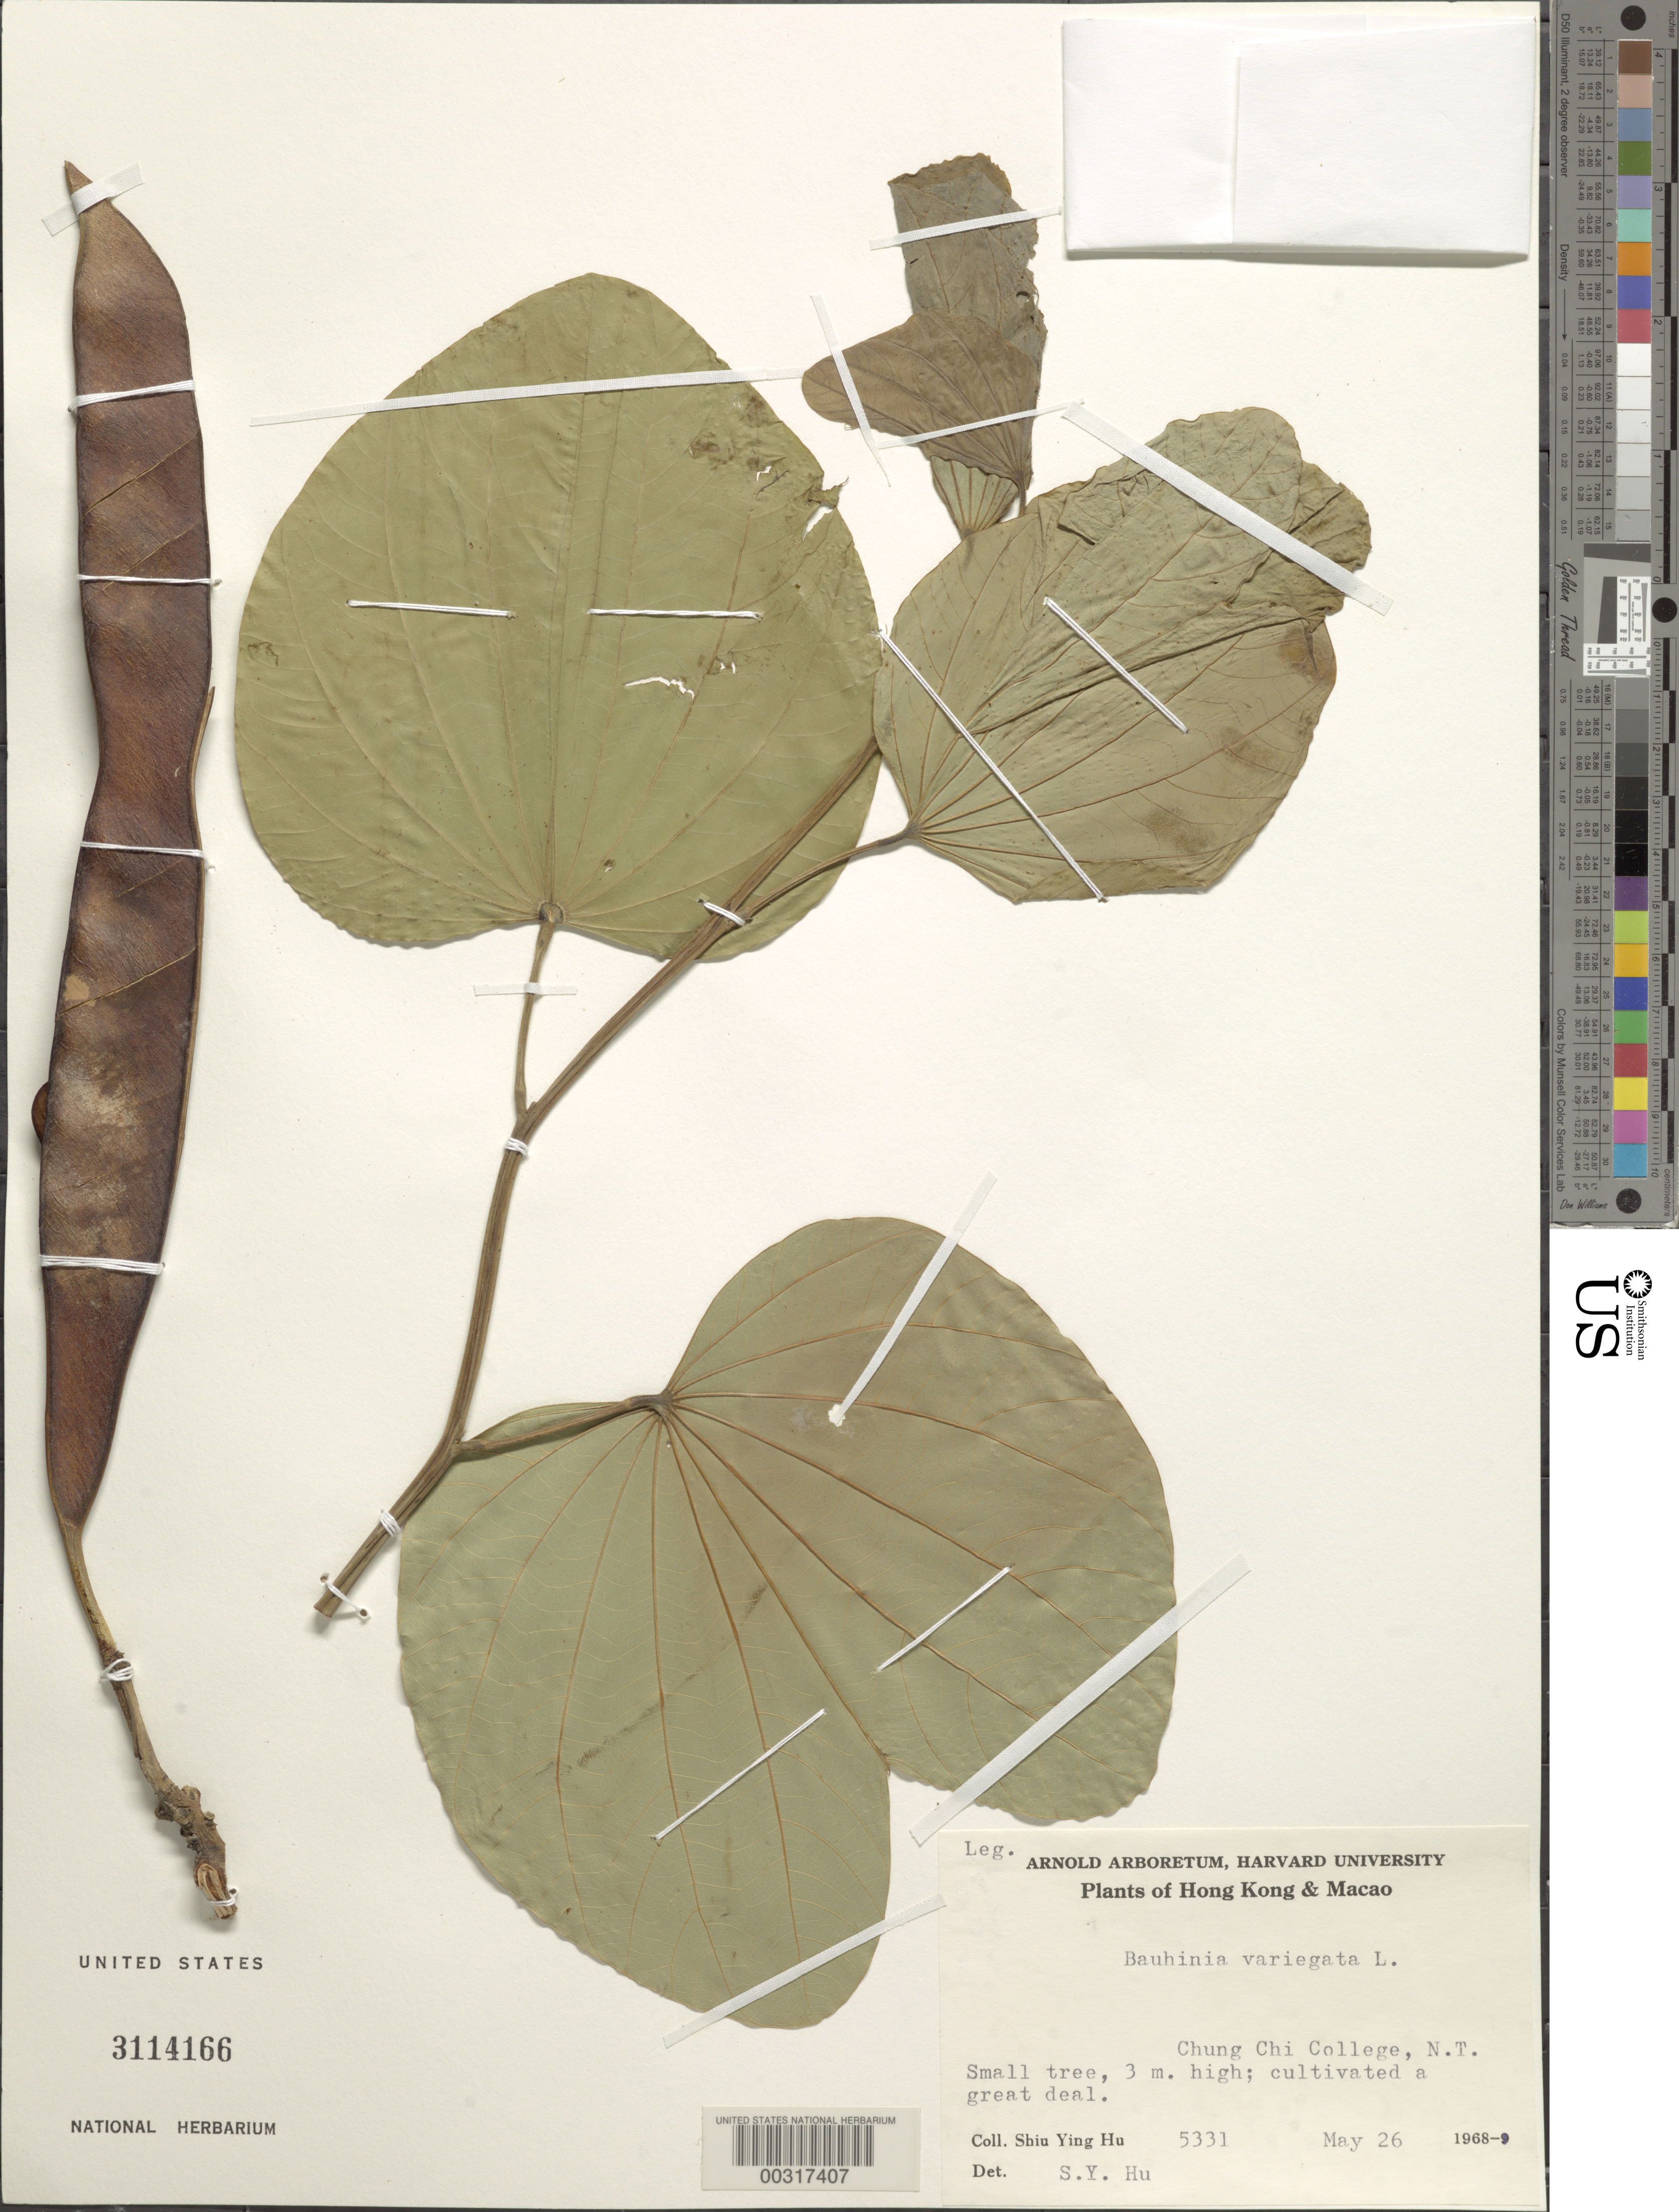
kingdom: Plantae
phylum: Tracheophyta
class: Magnoliopsida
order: Fabales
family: Fabaceae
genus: Phanera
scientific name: Phanera variegata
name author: (L.) Benth.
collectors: S. Y. Hu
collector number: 5331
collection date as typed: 26 May 1968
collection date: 1968-05-26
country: China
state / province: Hong Kong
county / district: New Territories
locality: Chung chi college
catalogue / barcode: US 3114166